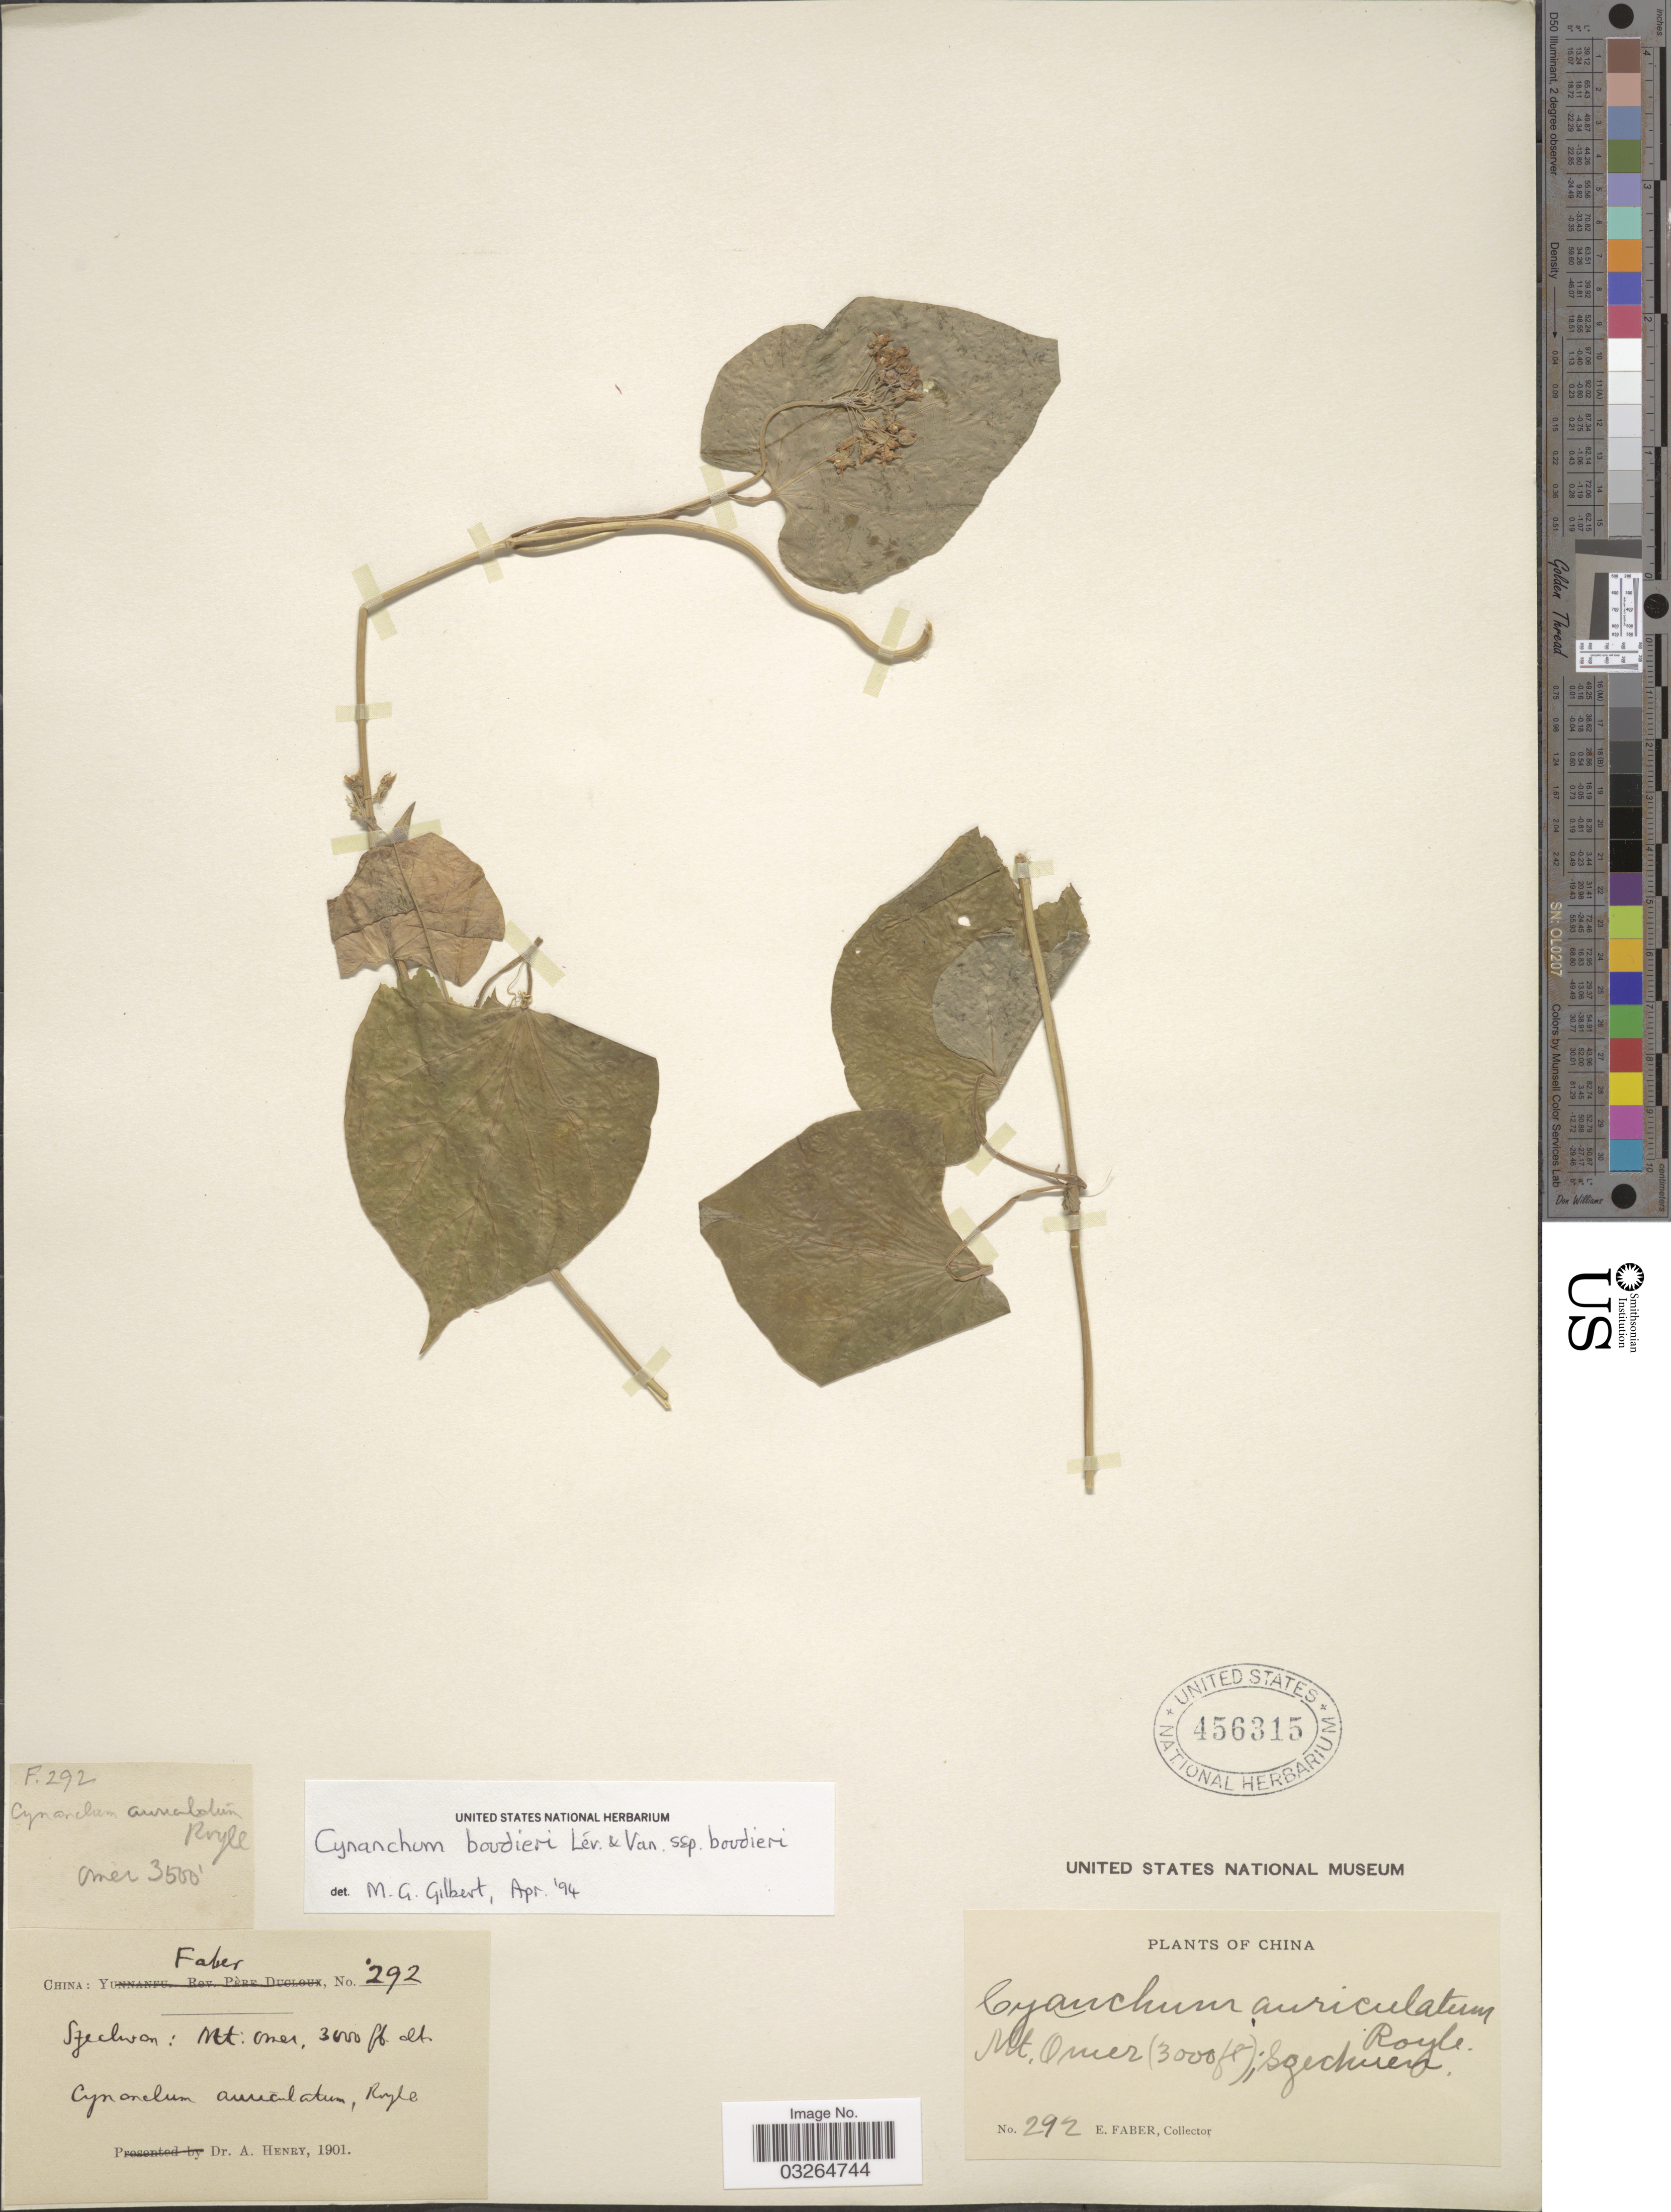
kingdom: Plantae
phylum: Tracheophyta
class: Magnoliopsida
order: Gentianales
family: Apocynaceae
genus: Cynanchum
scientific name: Cynanchum boudieri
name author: H. Lév. & Vaniot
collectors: E. Faber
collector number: F292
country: China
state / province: Sichuan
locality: Mt. Omer. Szechwan.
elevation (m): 914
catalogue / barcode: US 456315